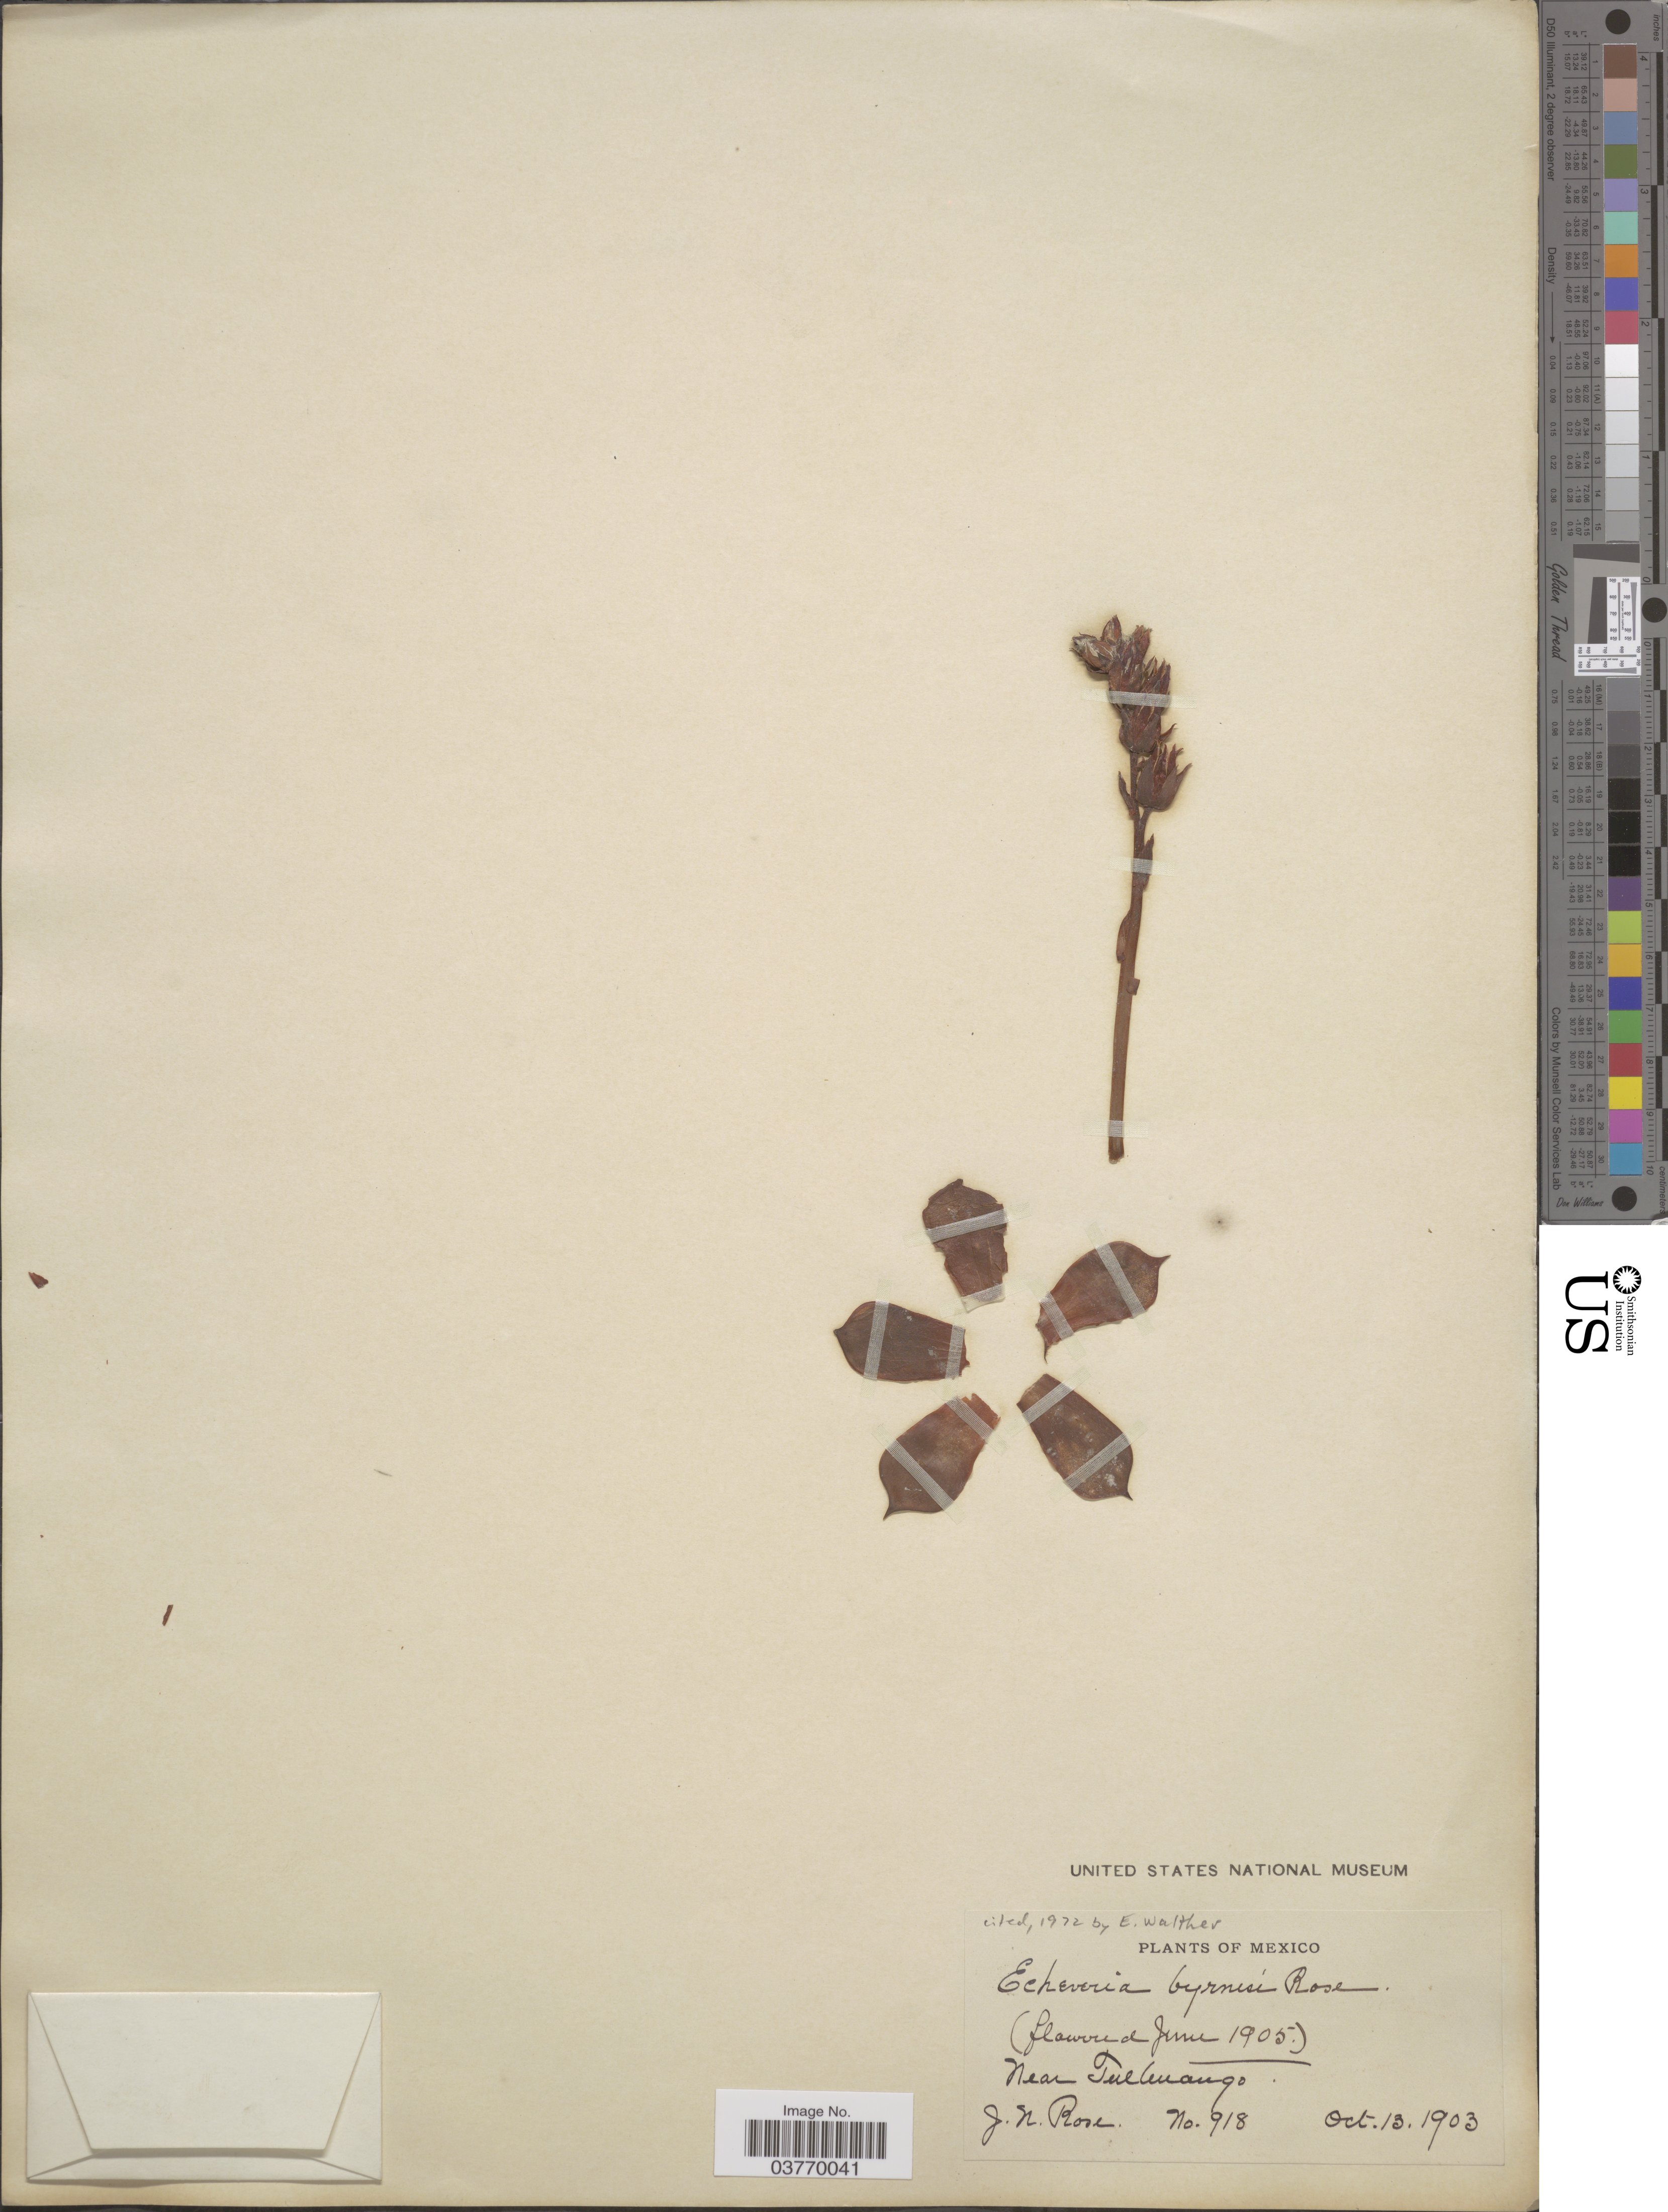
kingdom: Plantae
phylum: Tracheophyta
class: Magnoliopsida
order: Saxifragales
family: Crassulaceae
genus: Echeveria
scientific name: Echeveria byrnesi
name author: Rose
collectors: J. N. Rose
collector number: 918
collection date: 1903-10-13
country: Mexico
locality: Near Tultenango.